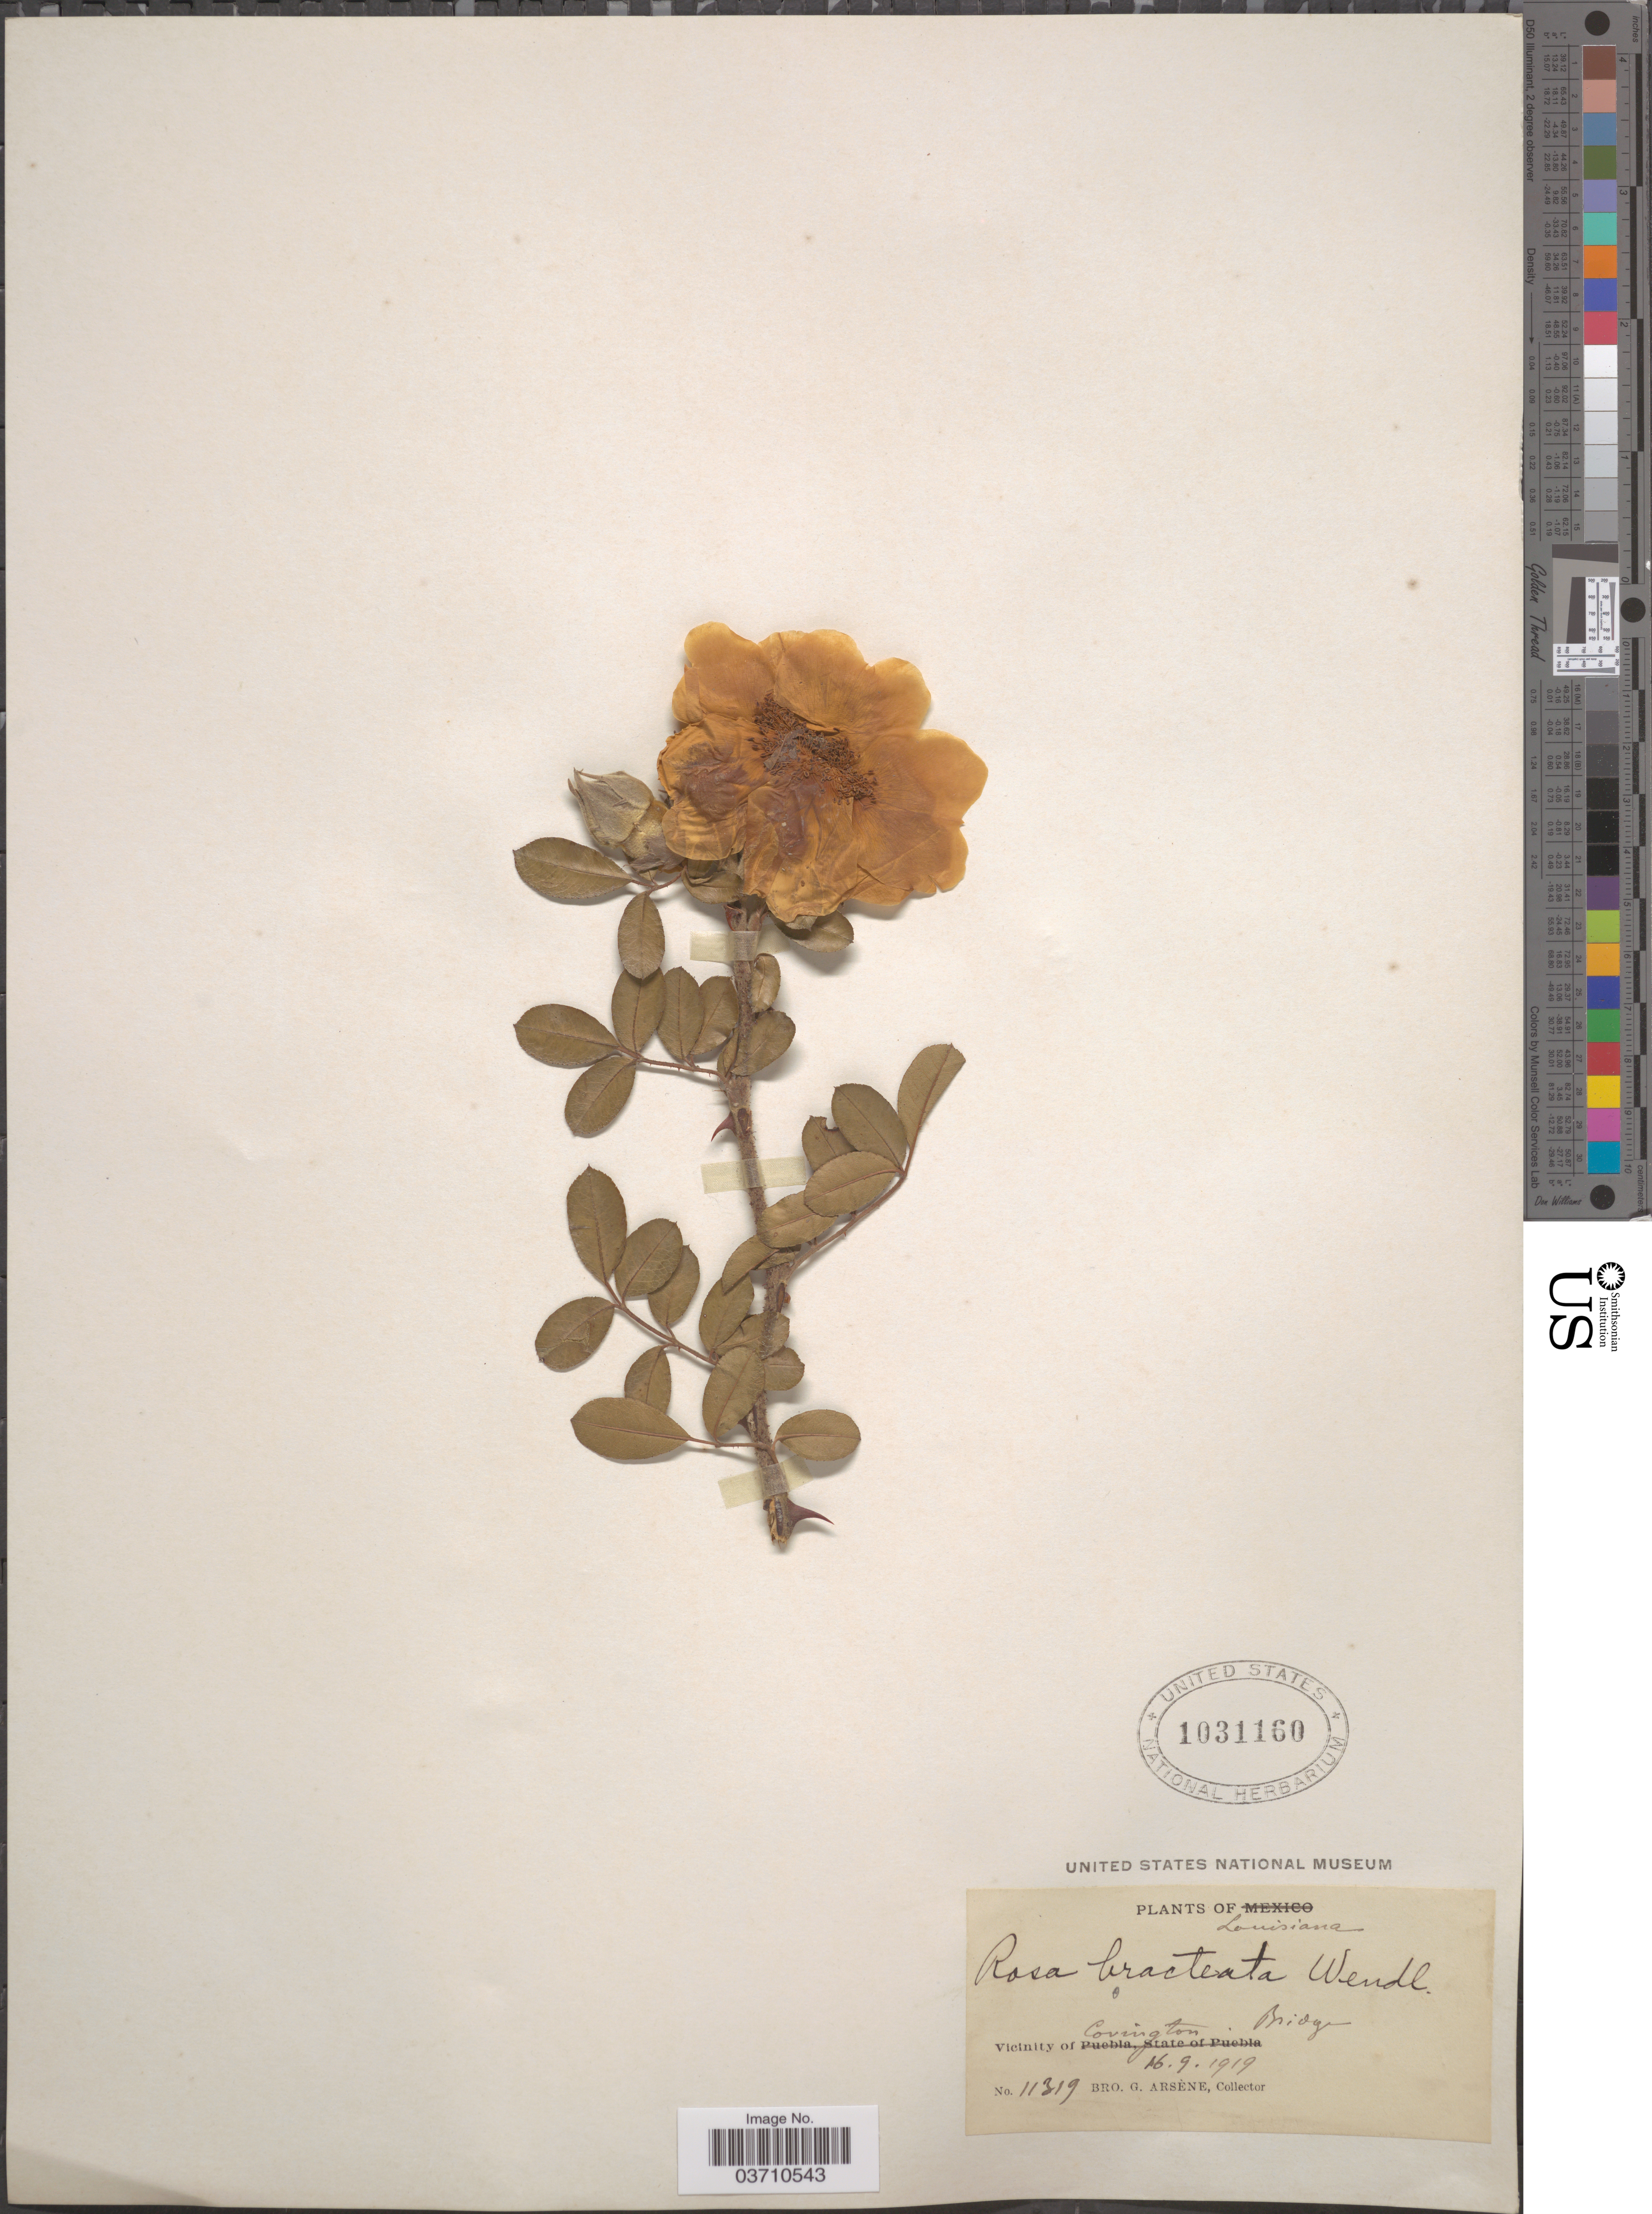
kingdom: Plantae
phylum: Tracheophyta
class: Magnoliopsida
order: Rosales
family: Rosaceae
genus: Rosa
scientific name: Rosa bracteata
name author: J.C. Wendl.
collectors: Bro. G. Arsène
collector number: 11319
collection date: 1919-09-16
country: United States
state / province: Louisiana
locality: Vicinity of Covington. Bridge.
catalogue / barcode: US 1031160